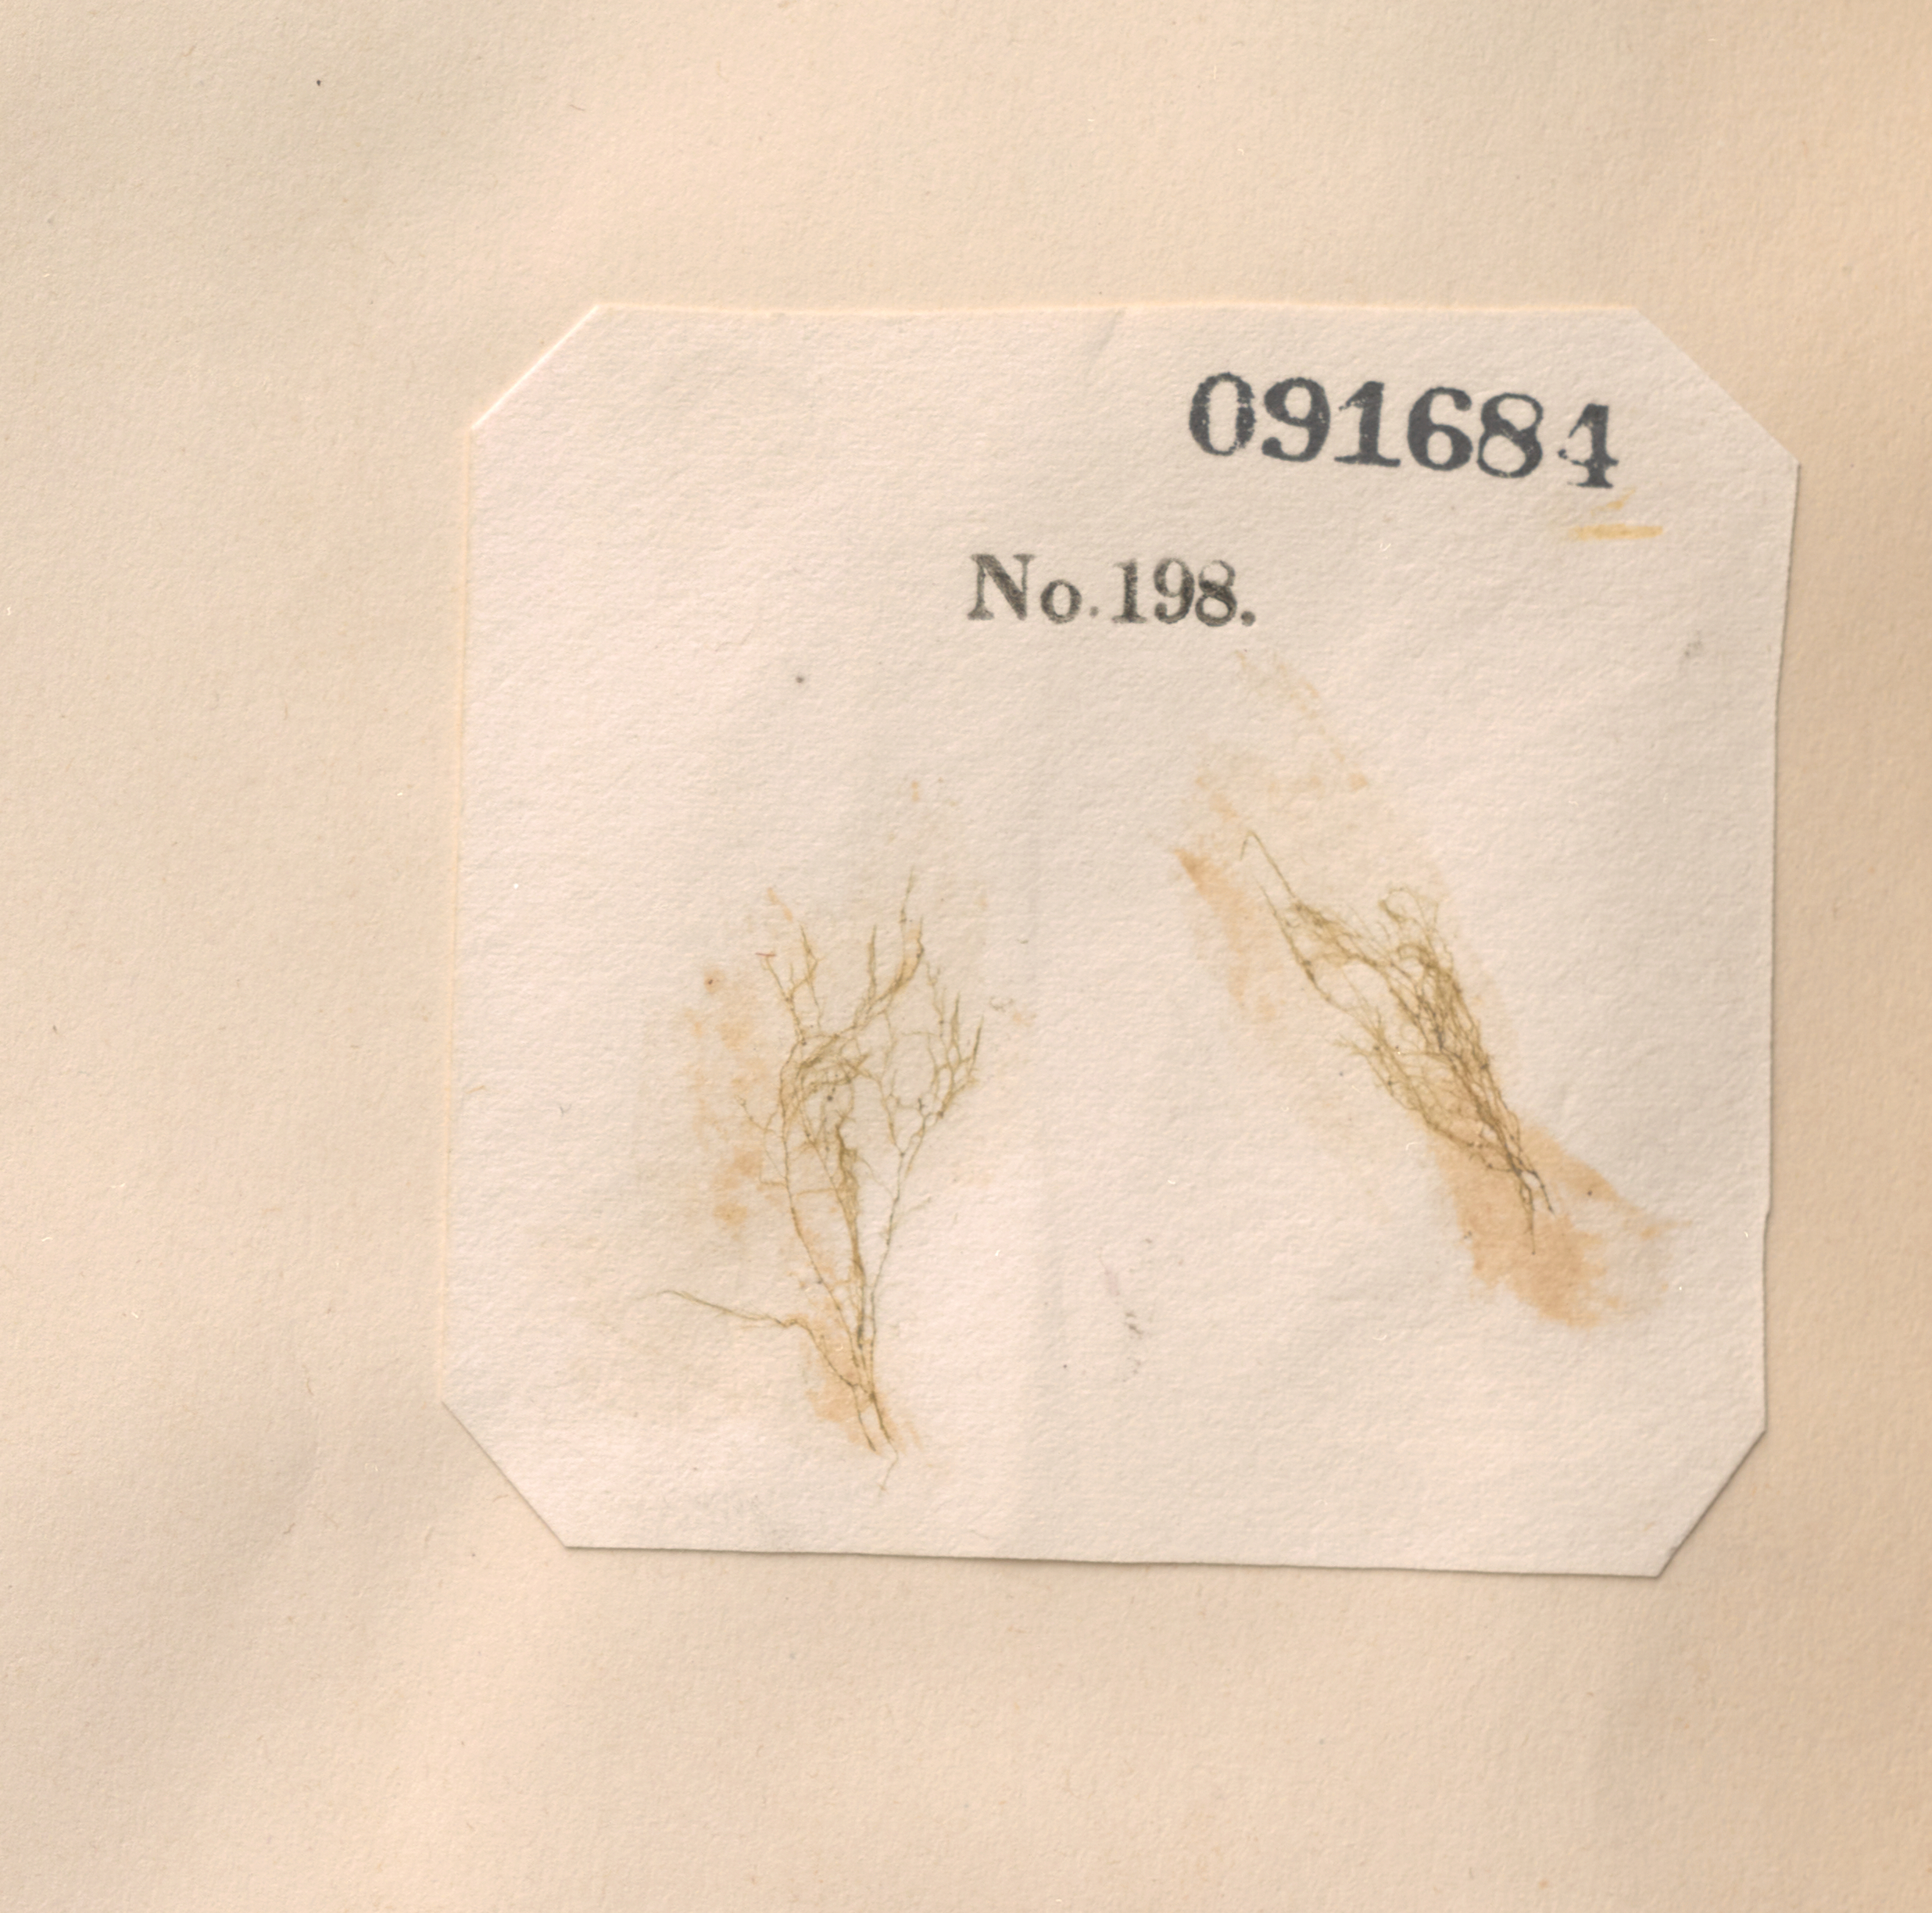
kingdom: Plantae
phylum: Chlorophyta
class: Ulvophyceae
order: Cladophorales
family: Cladophoraceae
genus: Cladophora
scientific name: Cladophora sericea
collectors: C. Durant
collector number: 198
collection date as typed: Sum 1850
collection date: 1850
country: United States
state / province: New York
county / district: Kings County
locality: Fort Hamilton, Bay Ridge (Yellow Hook), and Hurlgate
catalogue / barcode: US 91684